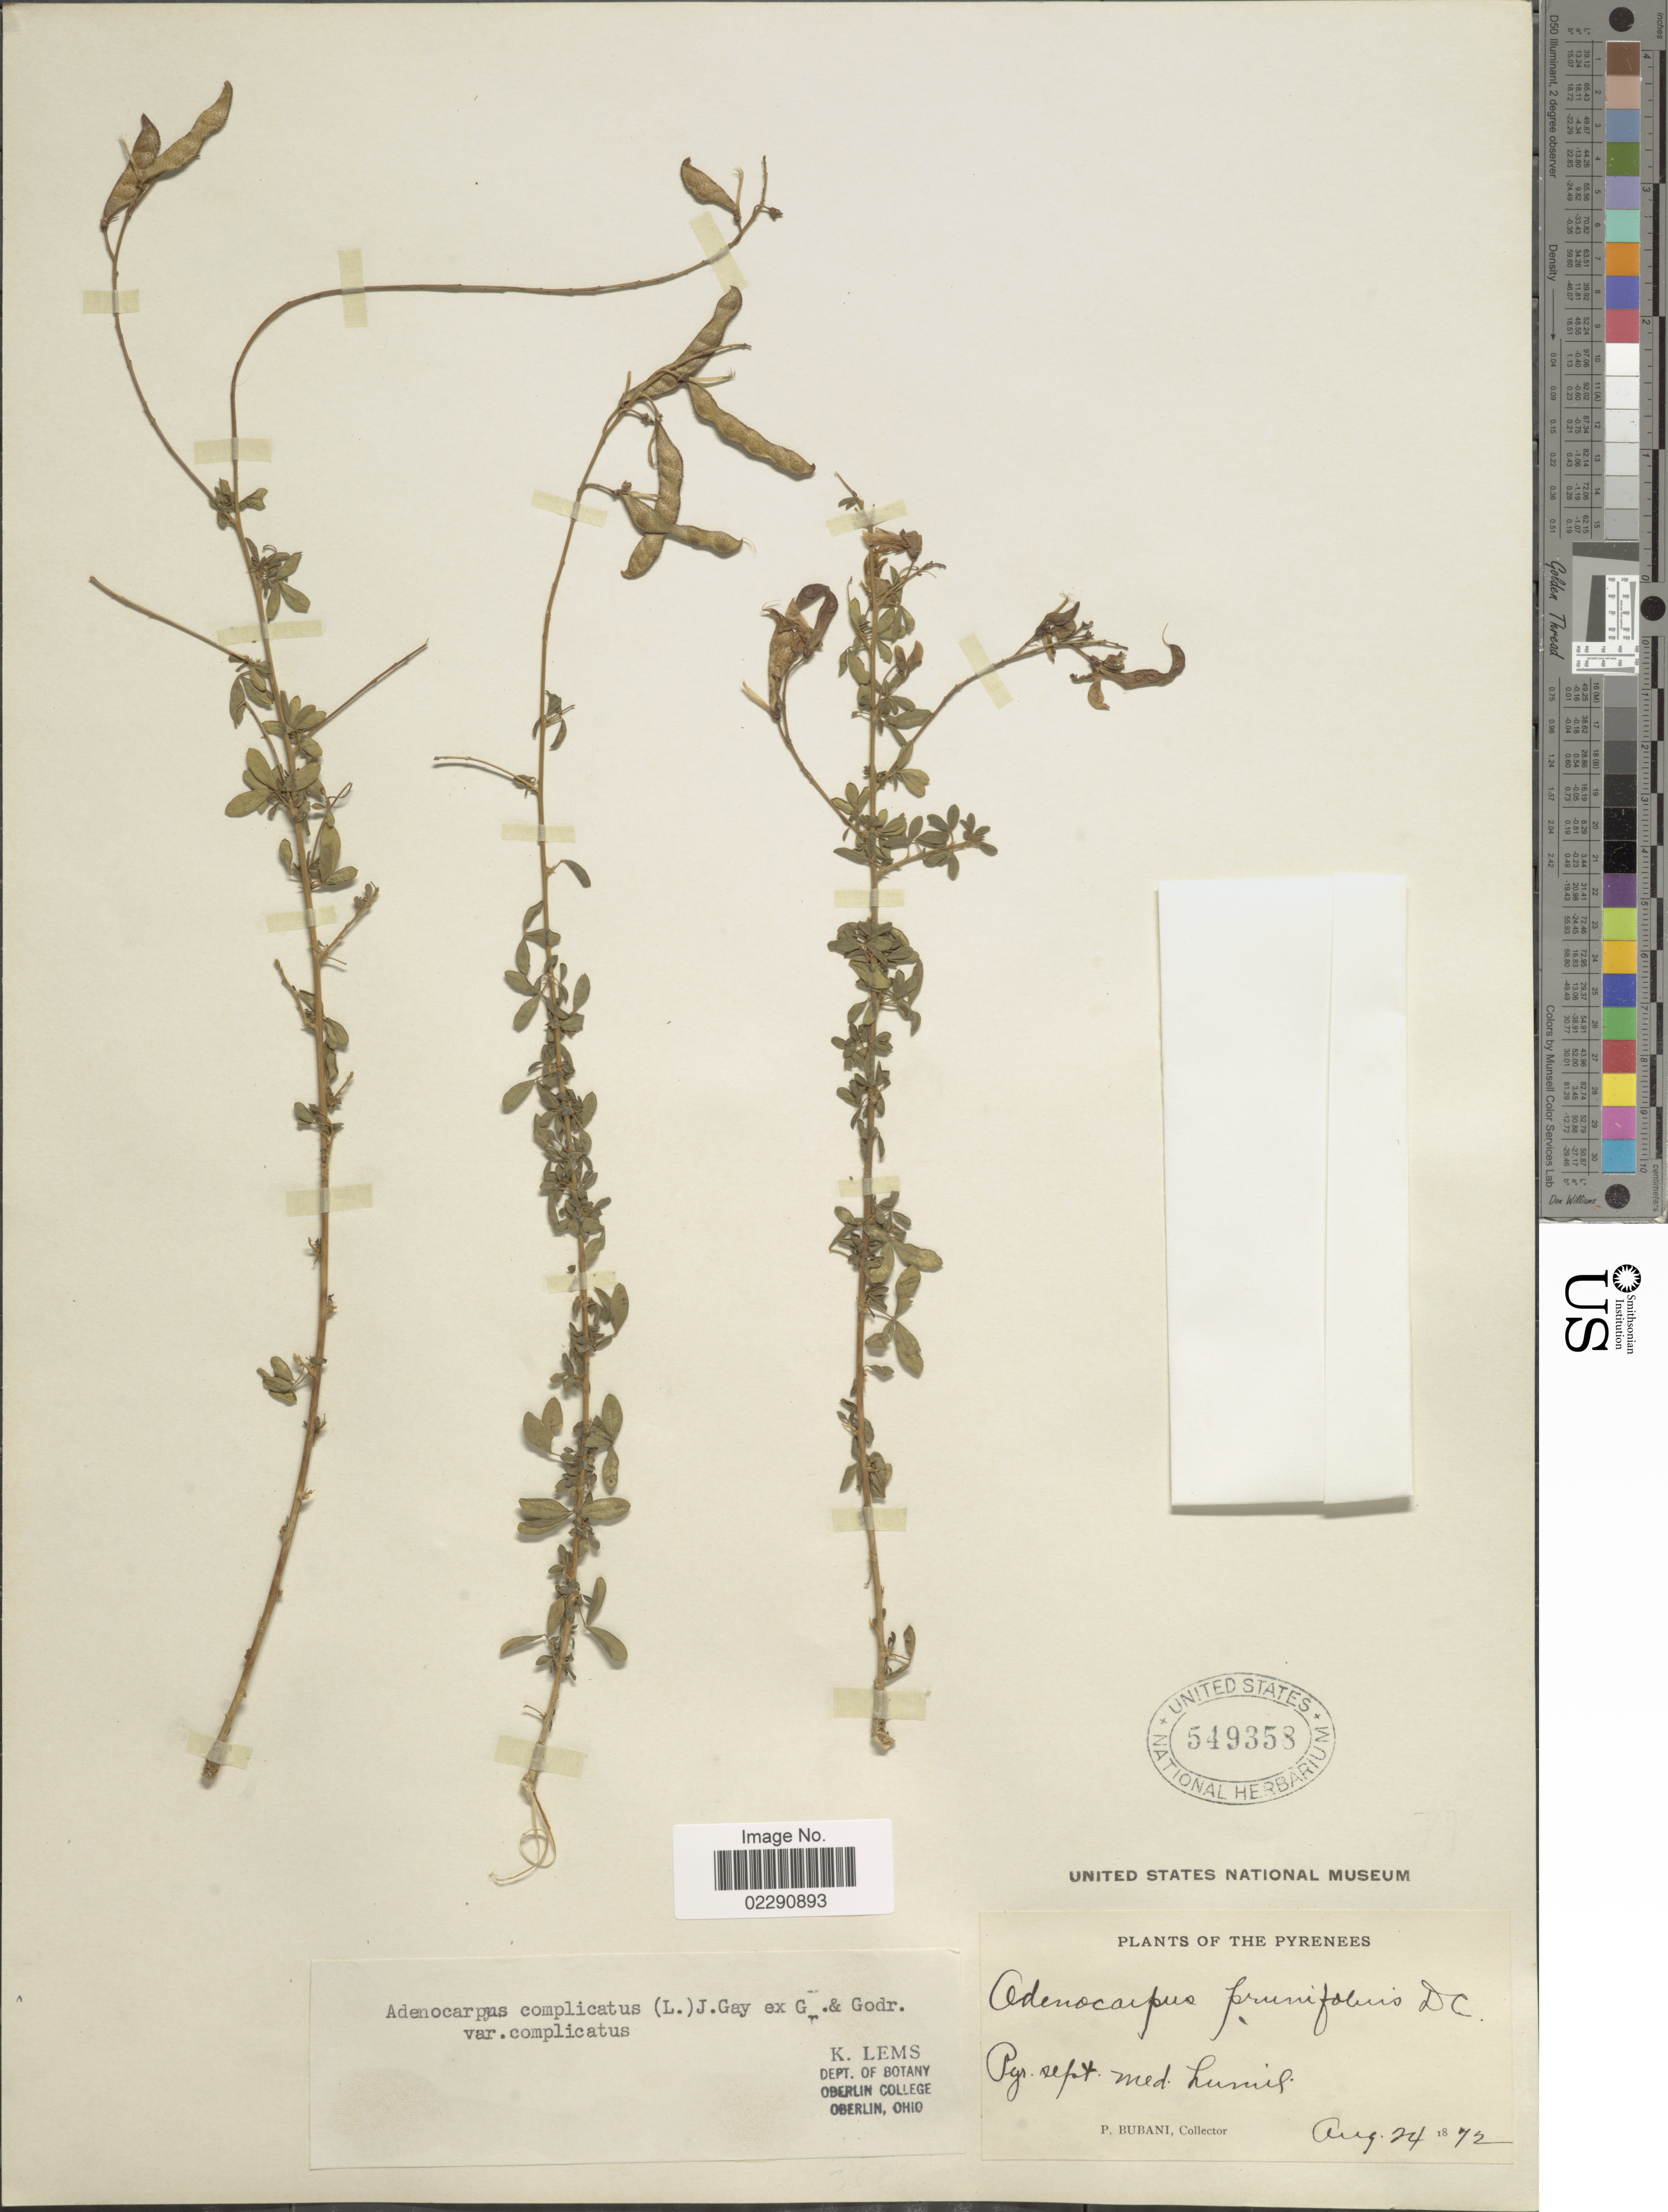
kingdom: Plantae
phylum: Tracheophyta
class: Magnoliopsida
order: Fabales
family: Fabaceae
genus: Adenocarpus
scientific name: Adenocarpus complicatus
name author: J. Gay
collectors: P. Bubani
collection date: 1872-08-24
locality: The Pyrenees, pyr. sept. med. humid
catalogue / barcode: US 549358